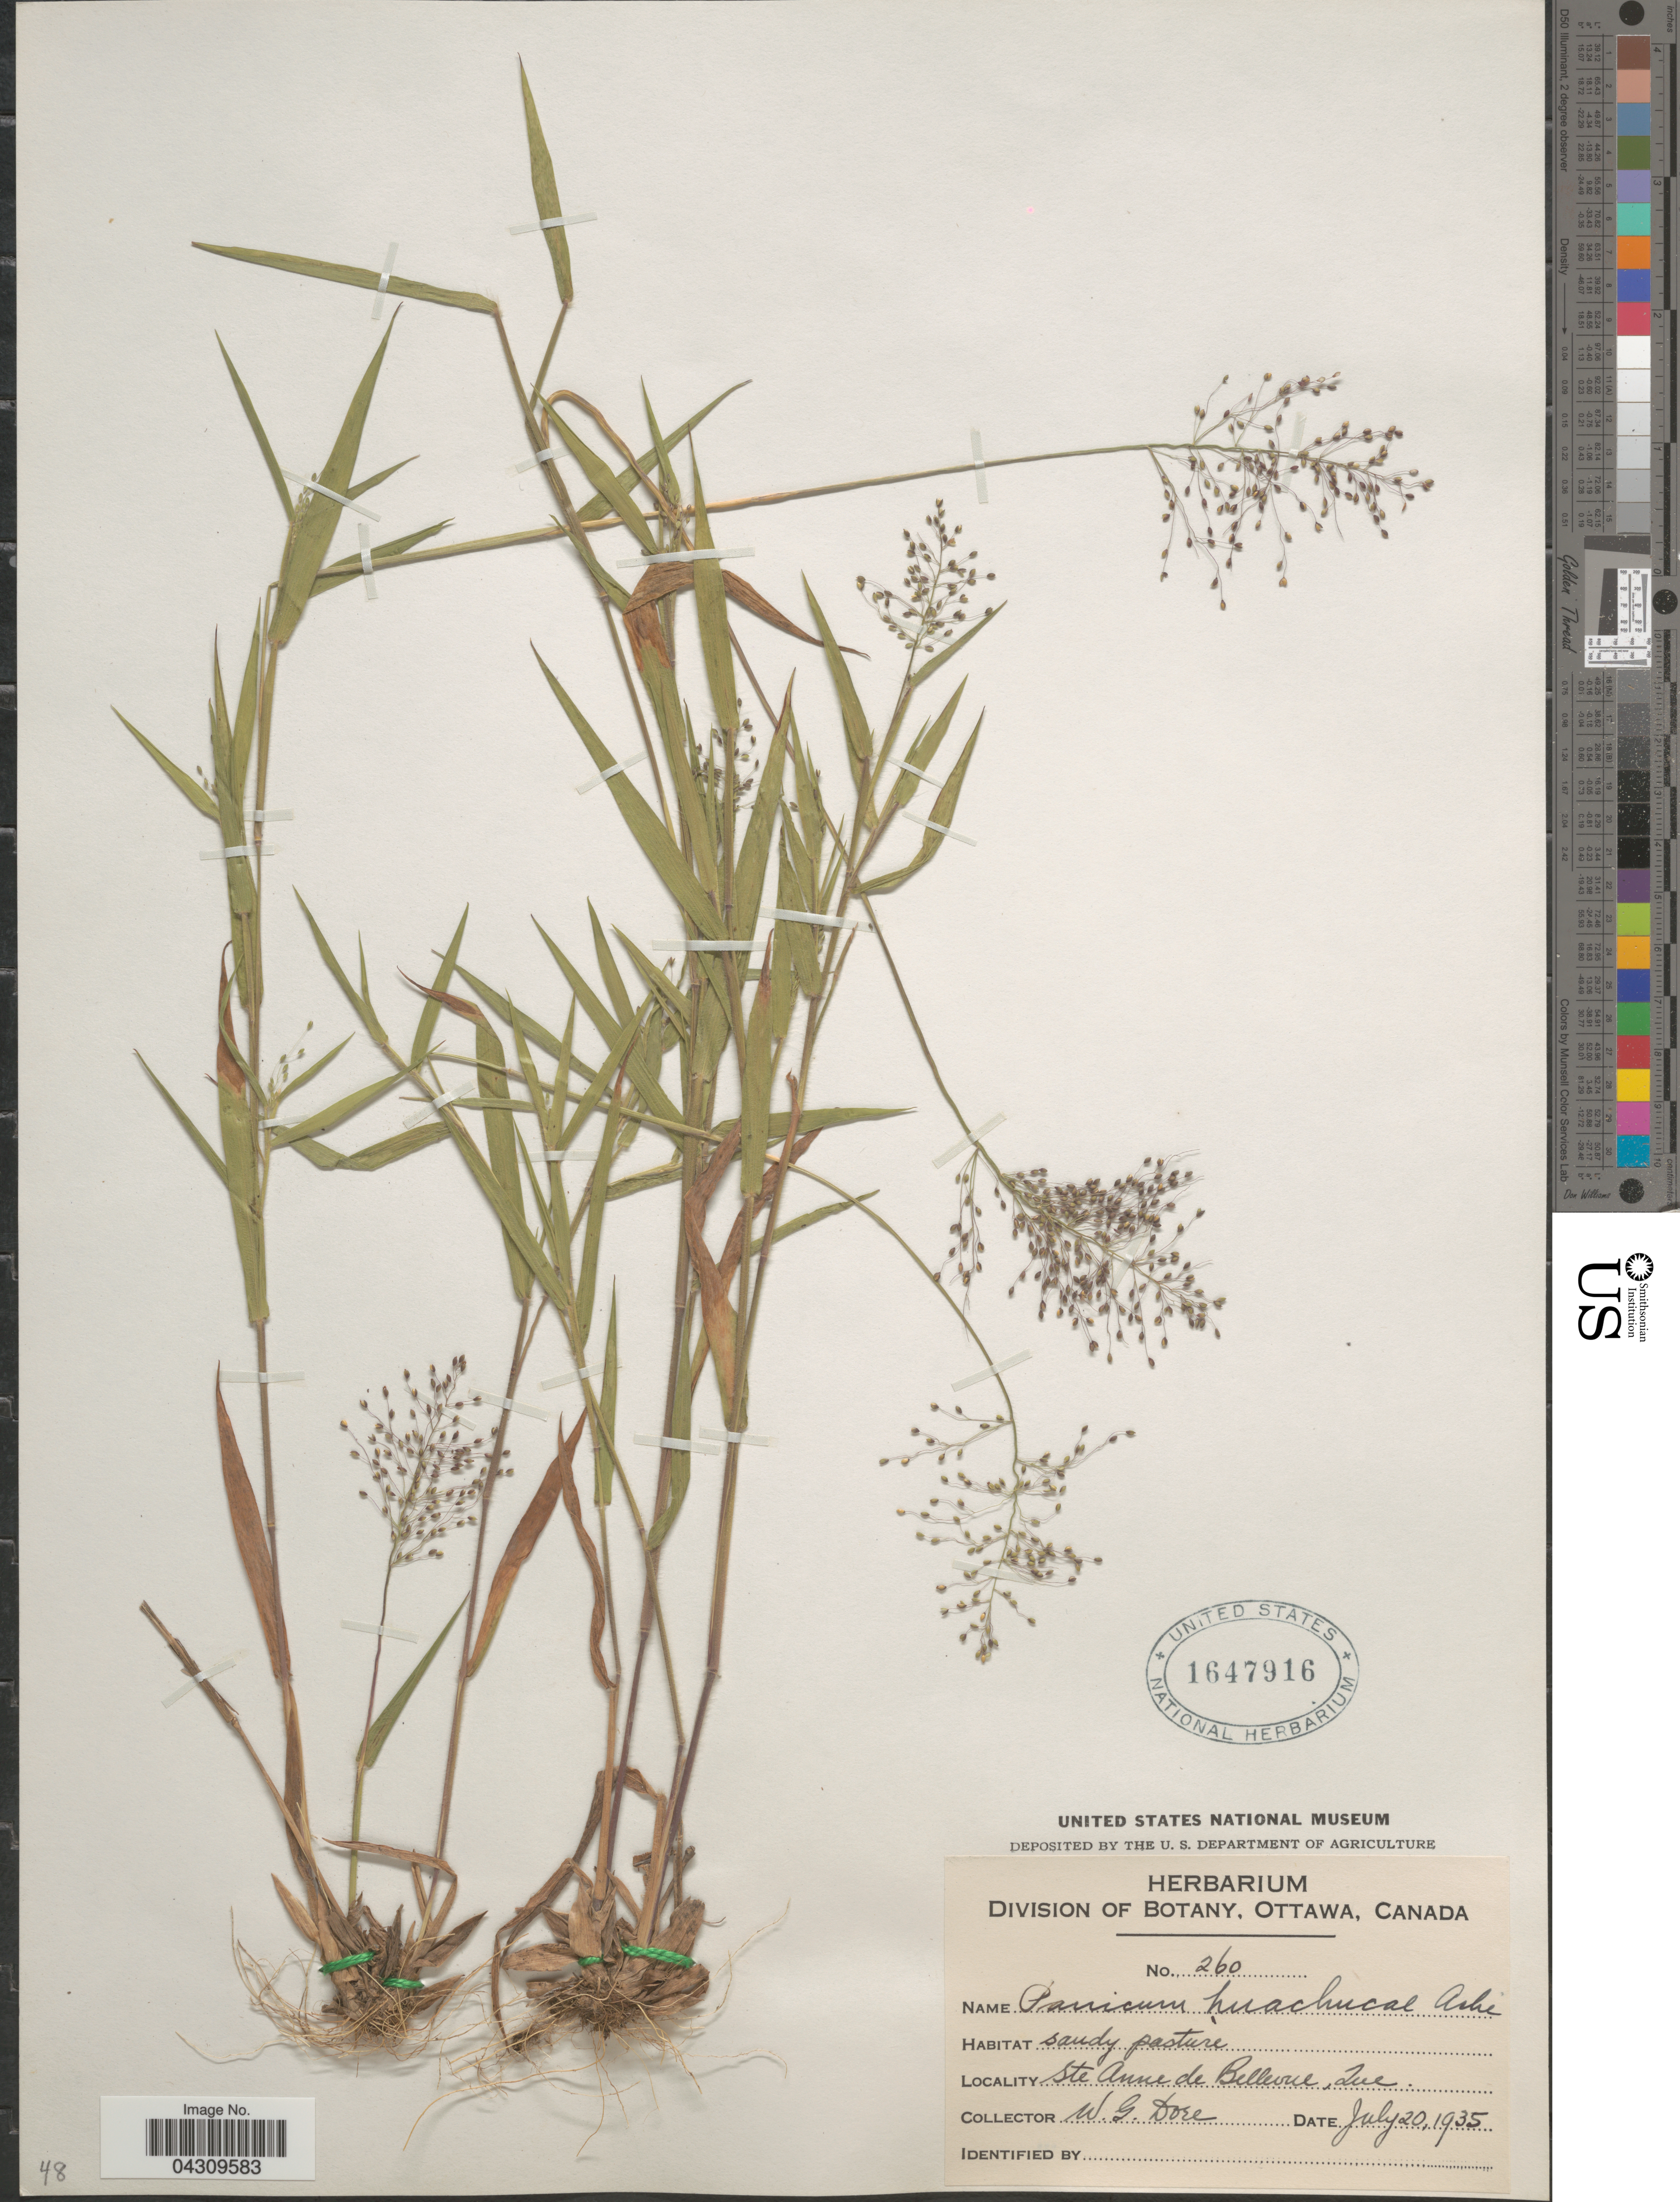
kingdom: Plantae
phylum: Tracheophyta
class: Liliopsida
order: Poales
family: Poaceae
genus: Dichanthelium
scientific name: Dichanthelium acuminatum var. acuminatum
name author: (Sw.) Gould & C.A. Clark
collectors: W. Dore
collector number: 260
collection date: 1935-07-20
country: Canada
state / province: Quebec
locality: Ste Anne de Bellevue.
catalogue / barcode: US 1647916